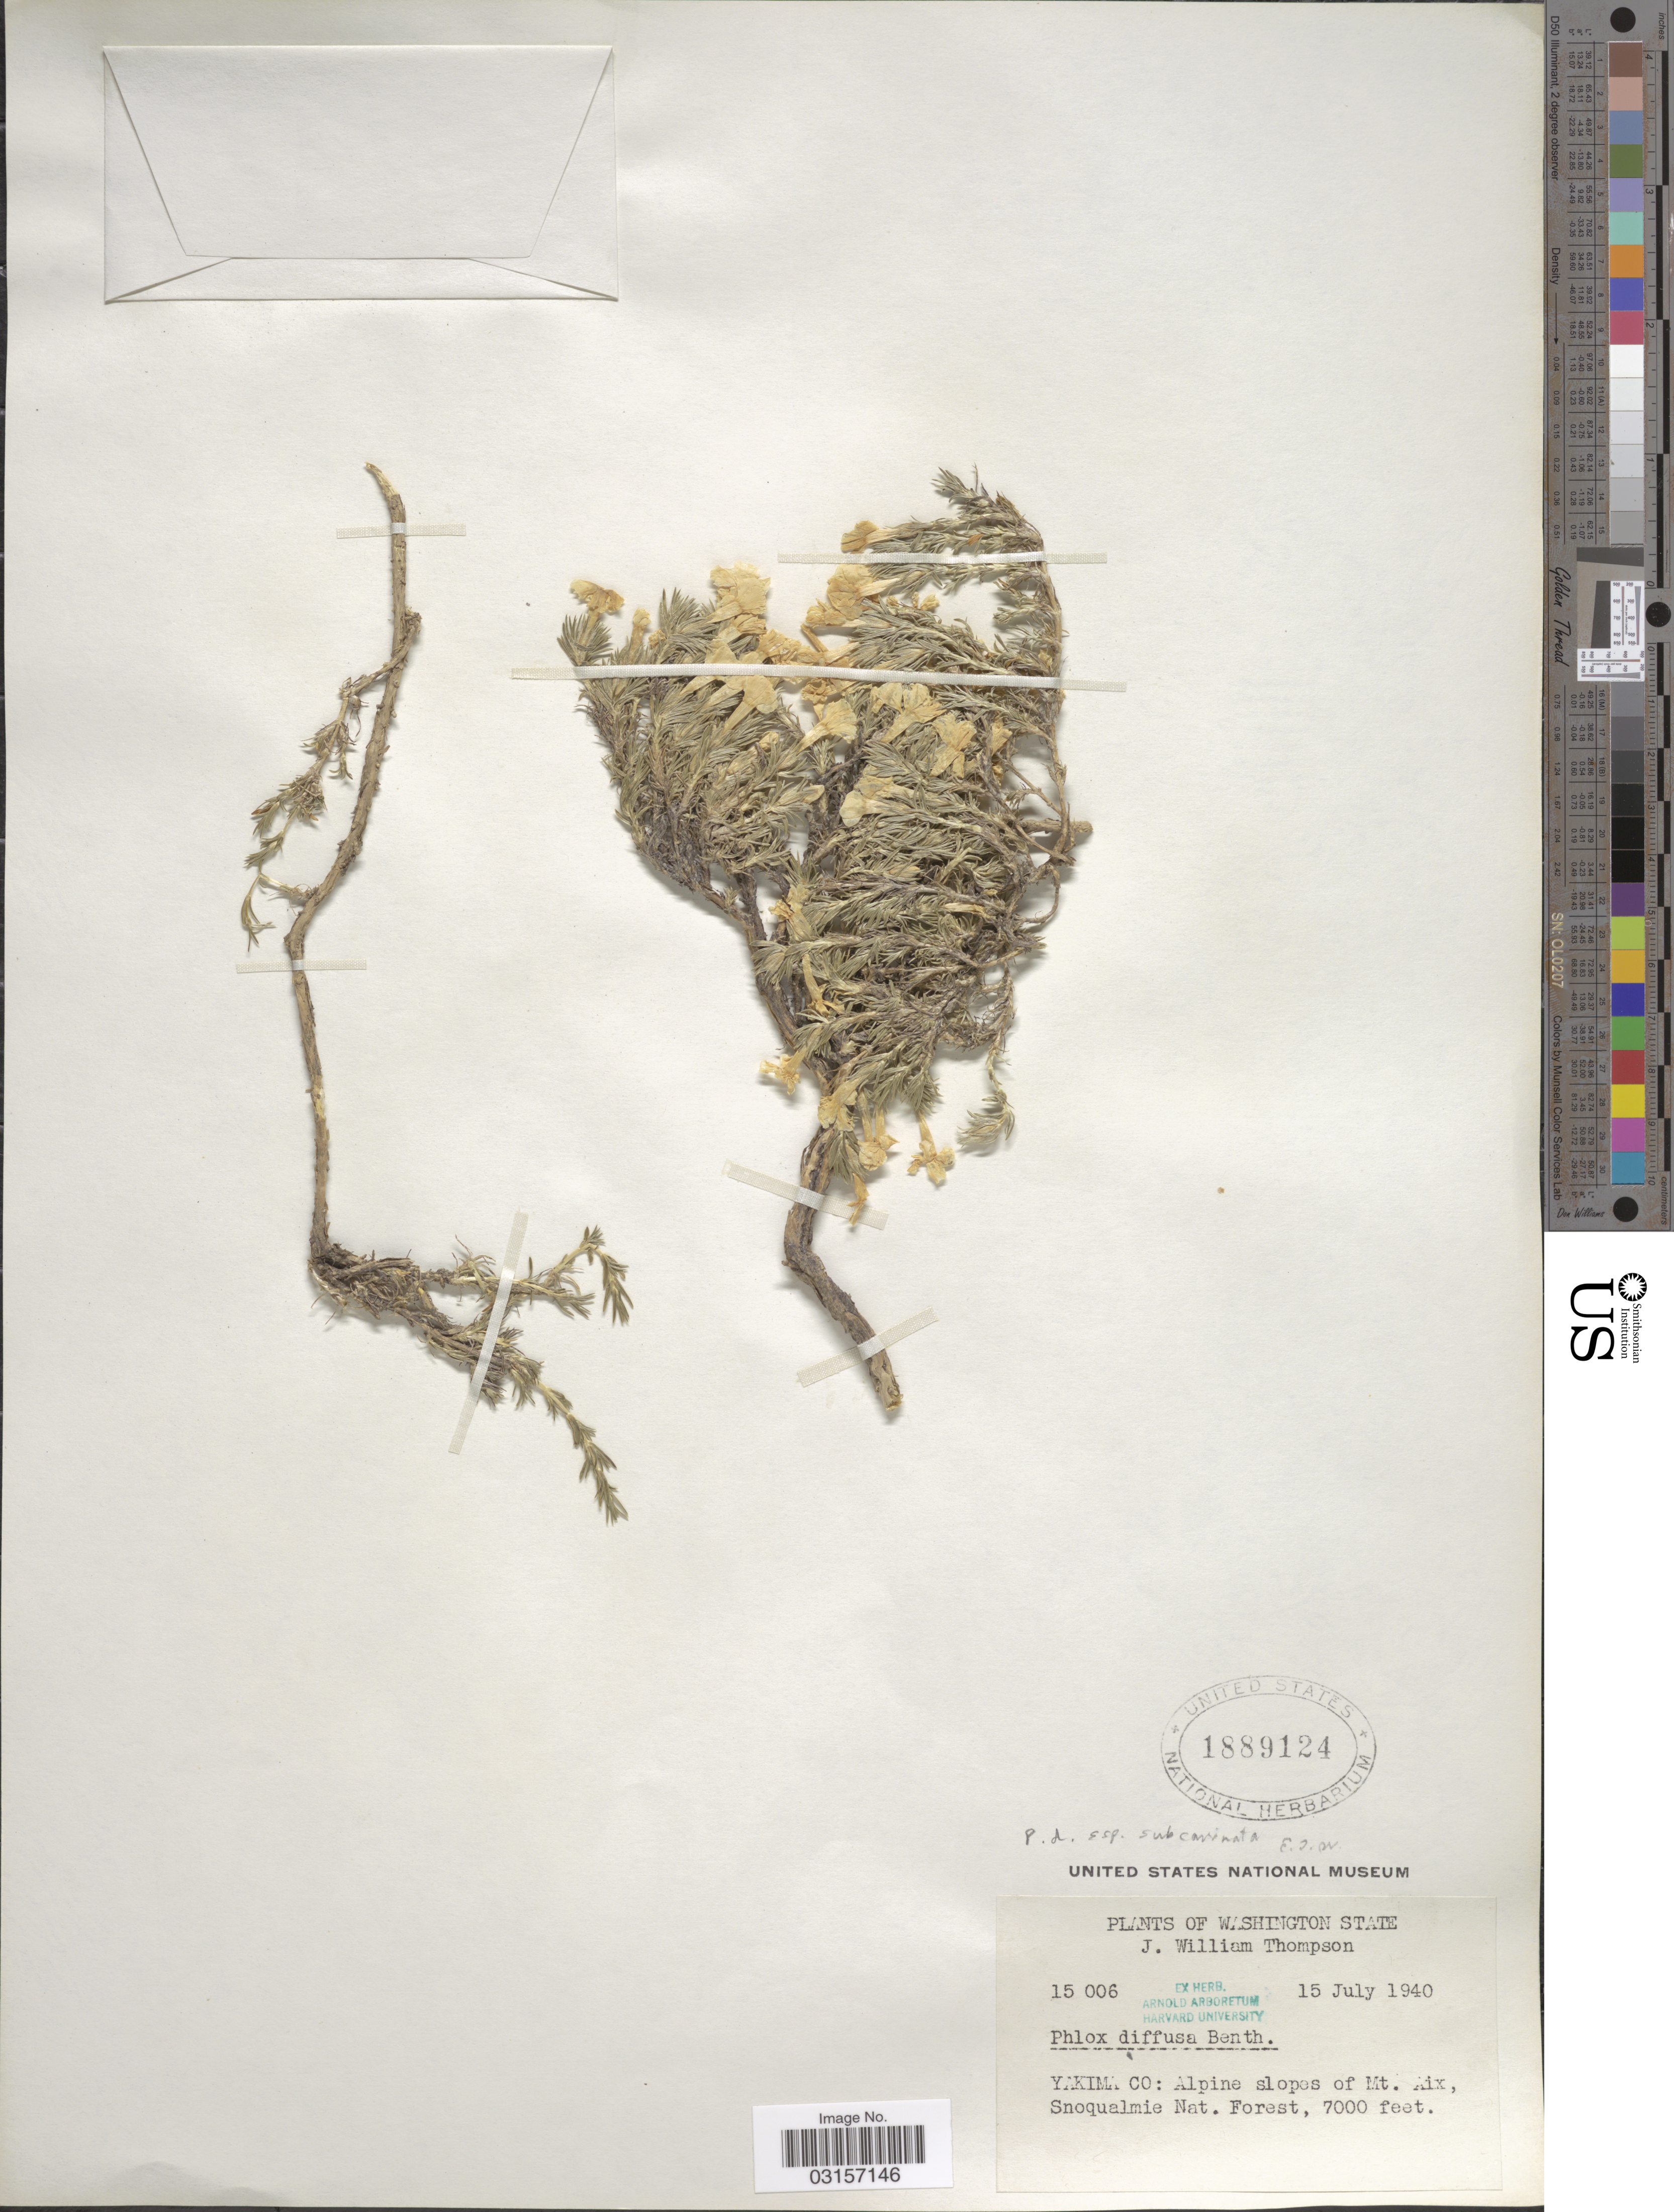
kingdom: Plantae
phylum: Tracheophyta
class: Magnoliopsida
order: Ericales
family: Polemoniaceae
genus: Phlox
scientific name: Phlox diffusa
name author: Benth.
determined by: Mayfield, M. H.; Ferguson, C. J.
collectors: J. W. Thompson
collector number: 15006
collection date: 1940-07-15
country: United States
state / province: Washington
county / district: Yakima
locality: Washington State, Yakima Co: Alpine slopes of Mt. Aix, Snoqualmie Nat. Forest.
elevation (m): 2134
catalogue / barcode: US 1889124